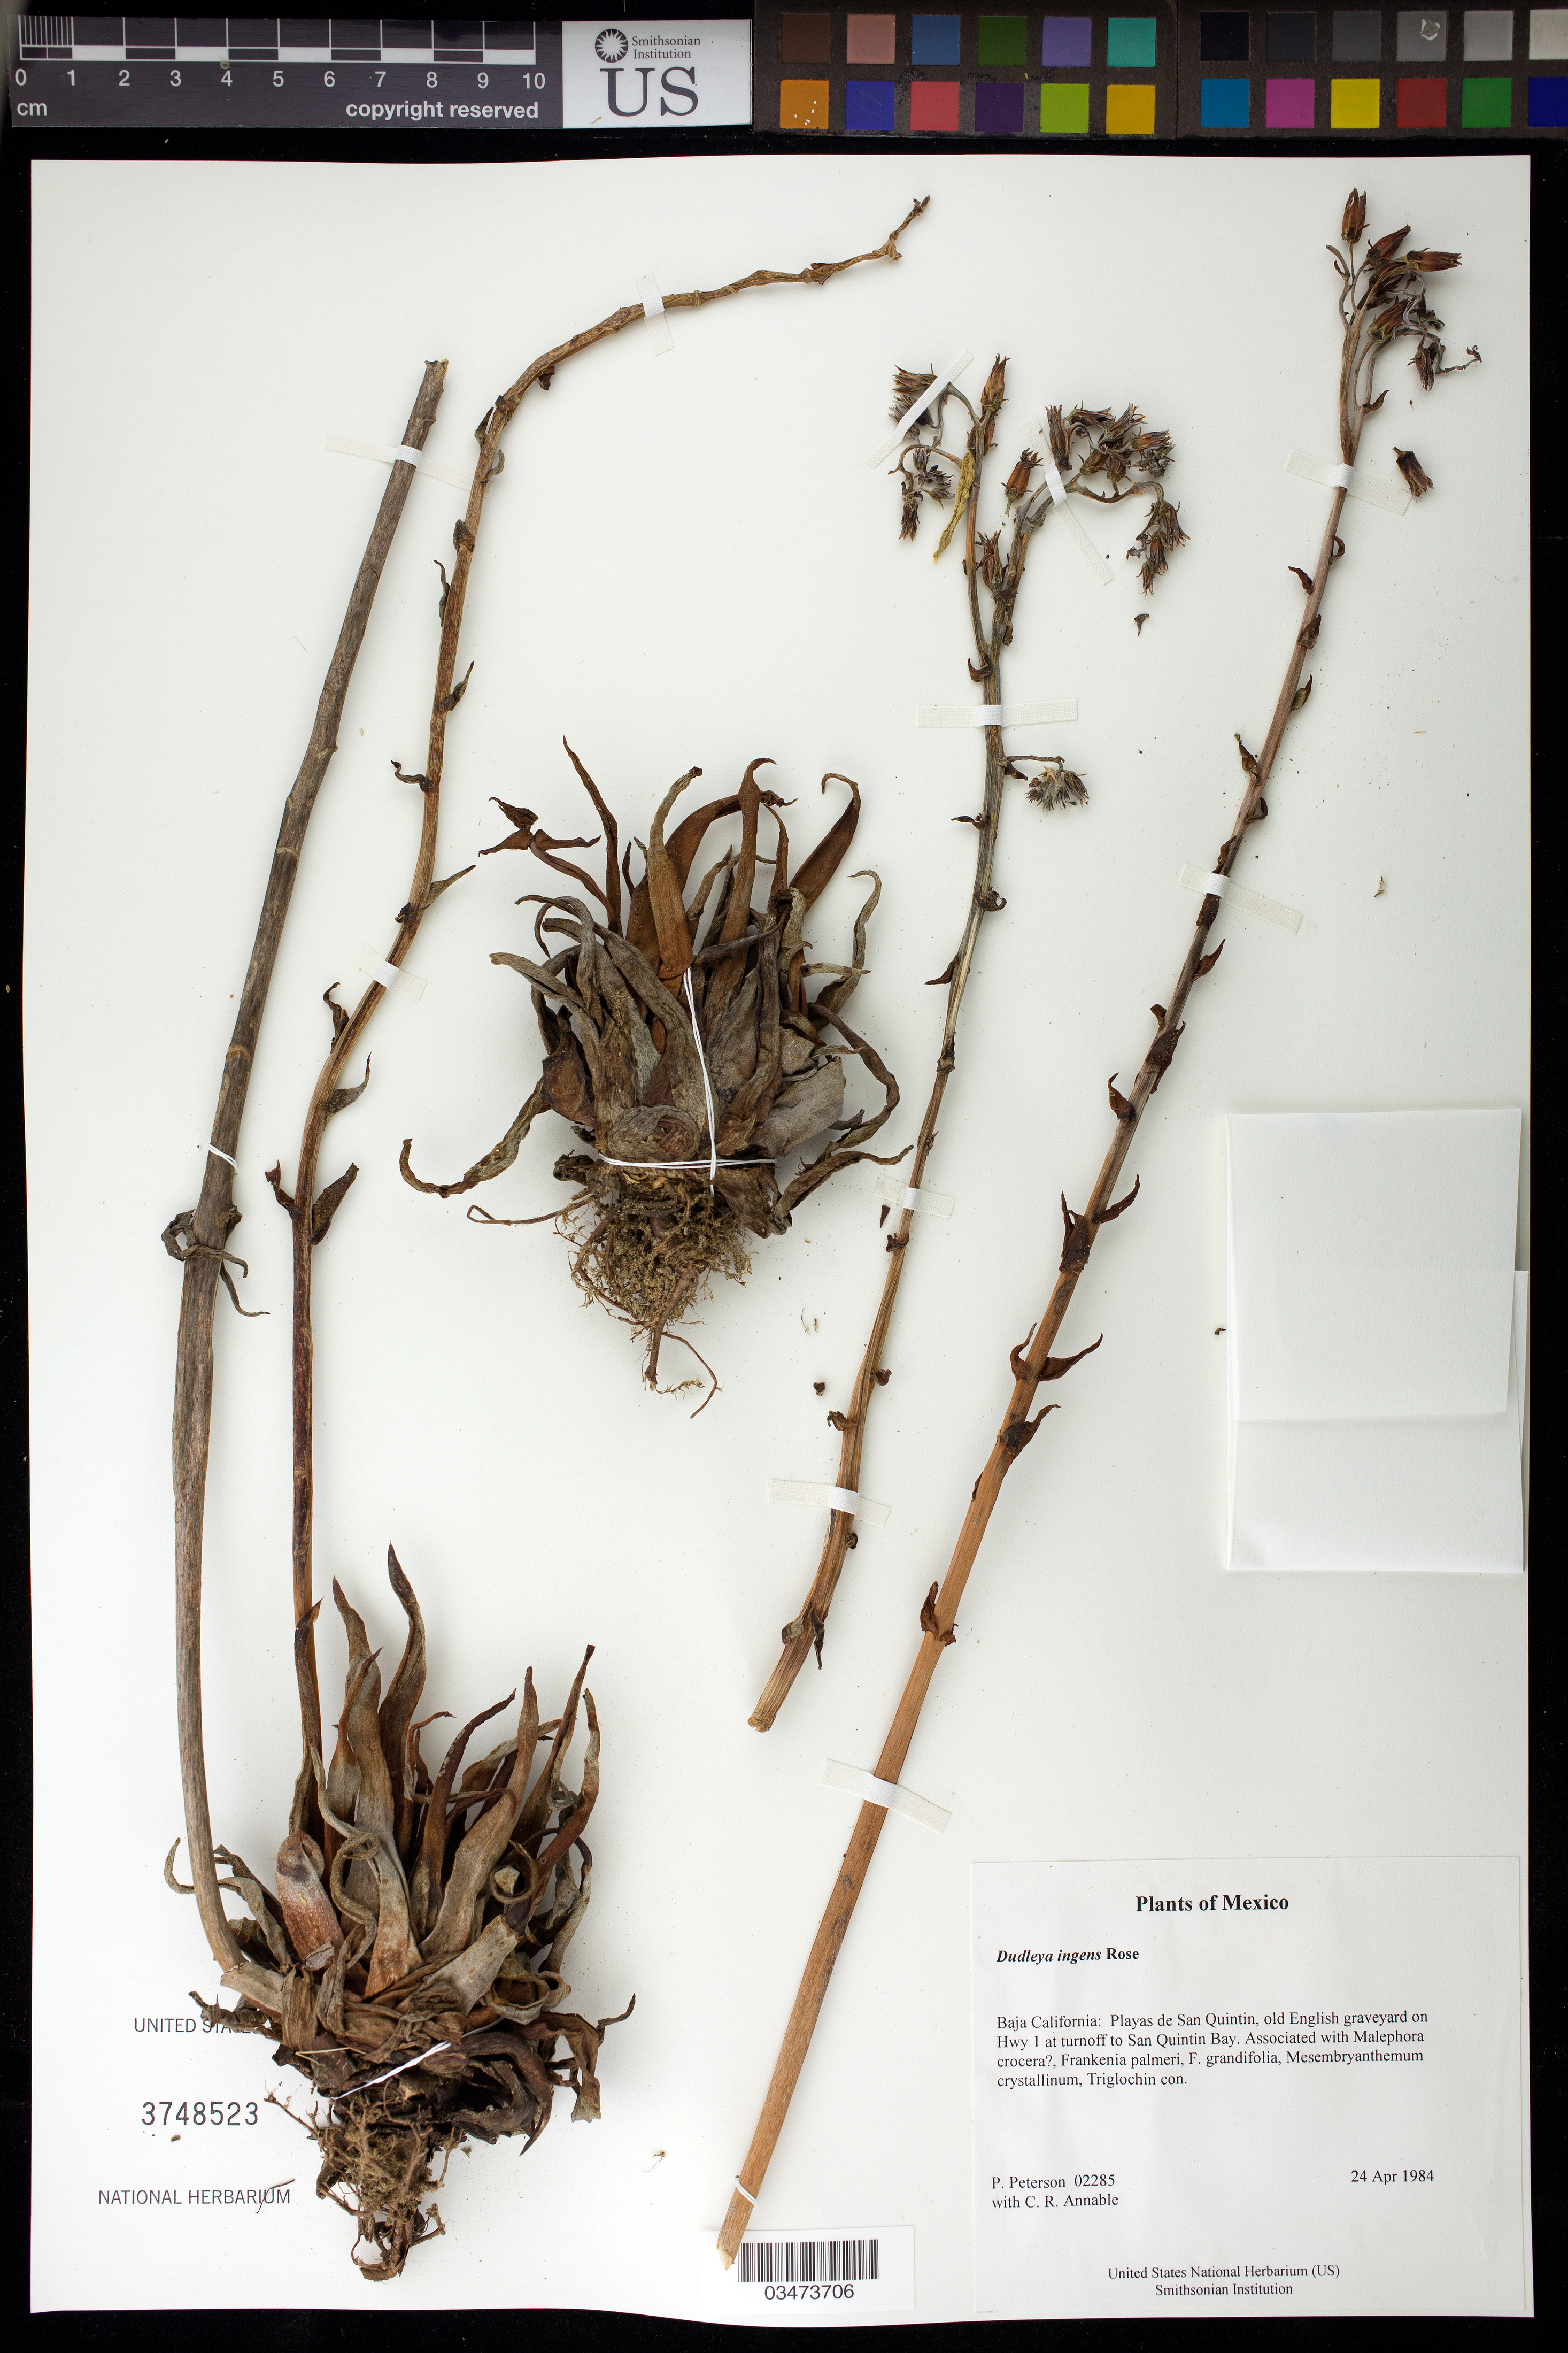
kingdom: Plantae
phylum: Tracheophyta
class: Magnoliopsida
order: Saxifragales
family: Crassulaceae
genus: Dudleya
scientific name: Dudleya ingens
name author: Rose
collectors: P. M. Peterson & C. R. Annable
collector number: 02285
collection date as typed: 24 Apr 1984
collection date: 1984-04-24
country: Mexico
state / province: Baja California Norte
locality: Playas de San Quintin, old English graveyard on Hwy 1 at turnoff to San Quintin Bay.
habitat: Associated with Malephora crocera?, Frankenia palmeri, F. grandifolia, Mesembryanthemum crystallinum, Triglochin con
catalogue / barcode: US 3748523